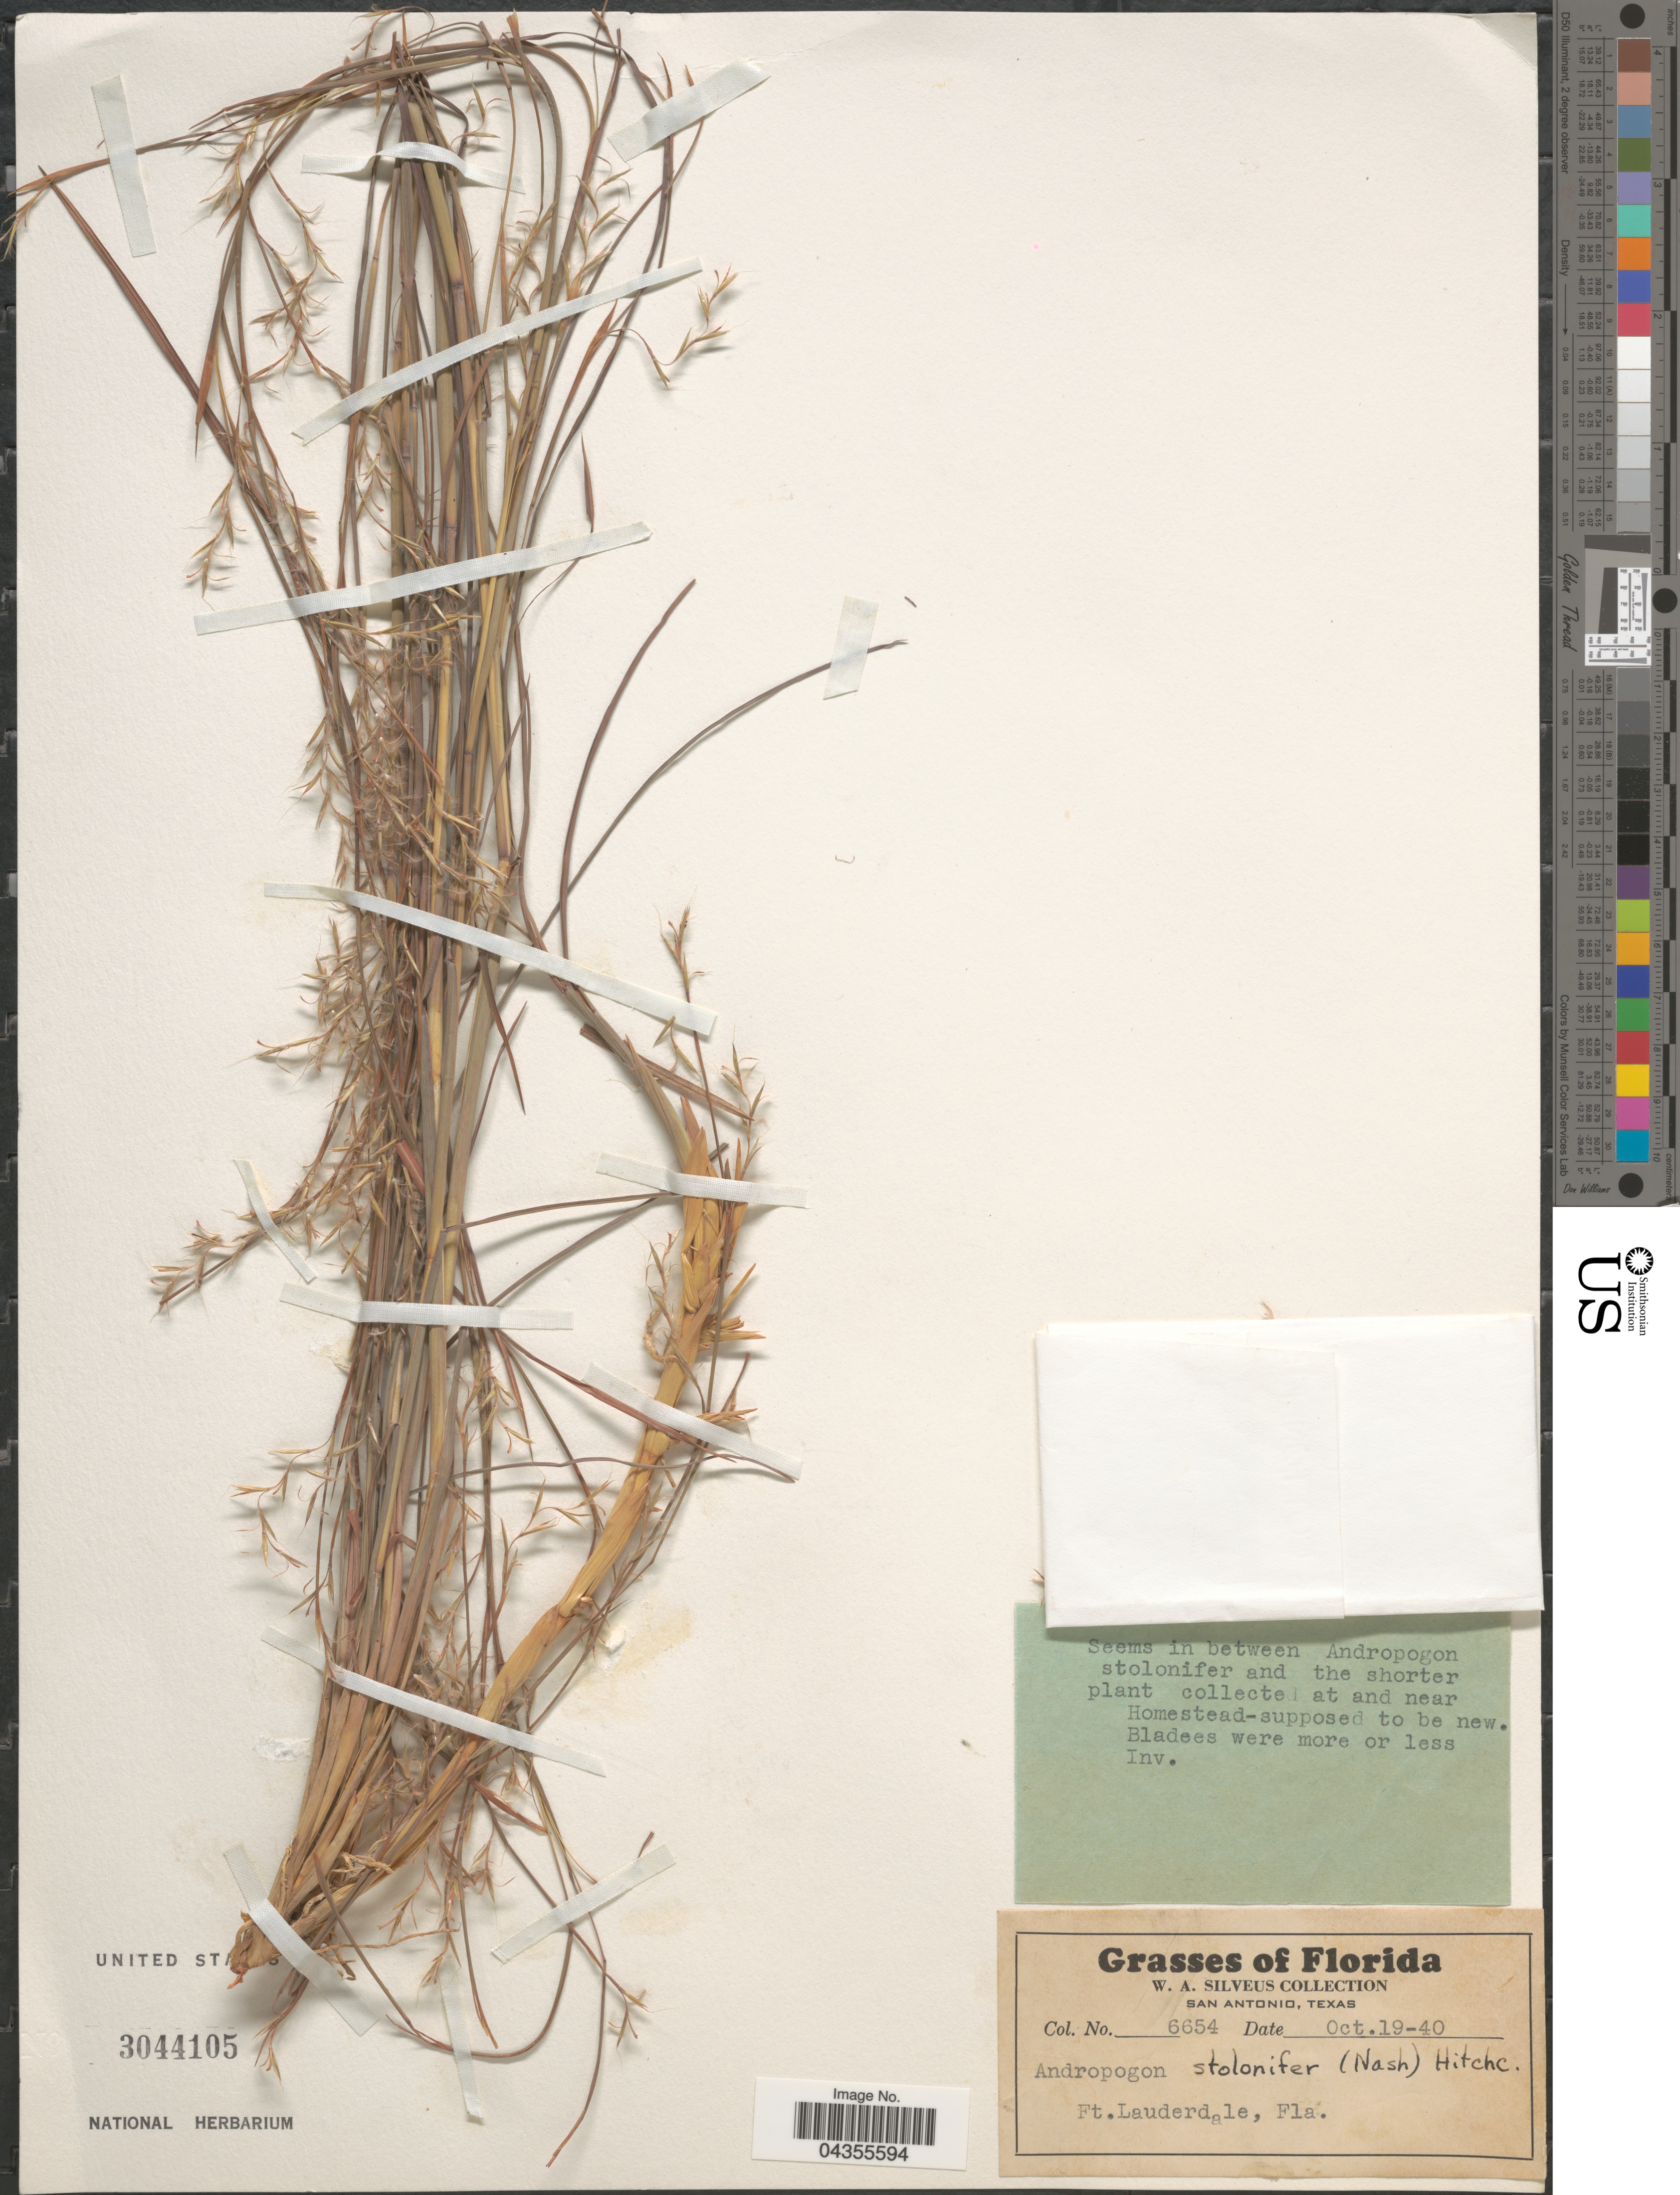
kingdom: Plantae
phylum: Tracheophyta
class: Liliopsida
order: Poales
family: Poaceae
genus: Schizachyrium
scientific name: Schizachyrium scoparium var. stoloniferum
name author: (Nash) Wipff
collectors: W. Silveus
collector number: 6654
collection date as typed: Transcribed d/m/y: 19/10/40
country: United States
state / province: Florida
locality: Ft. Lauderdale.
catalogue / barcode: US 3044105